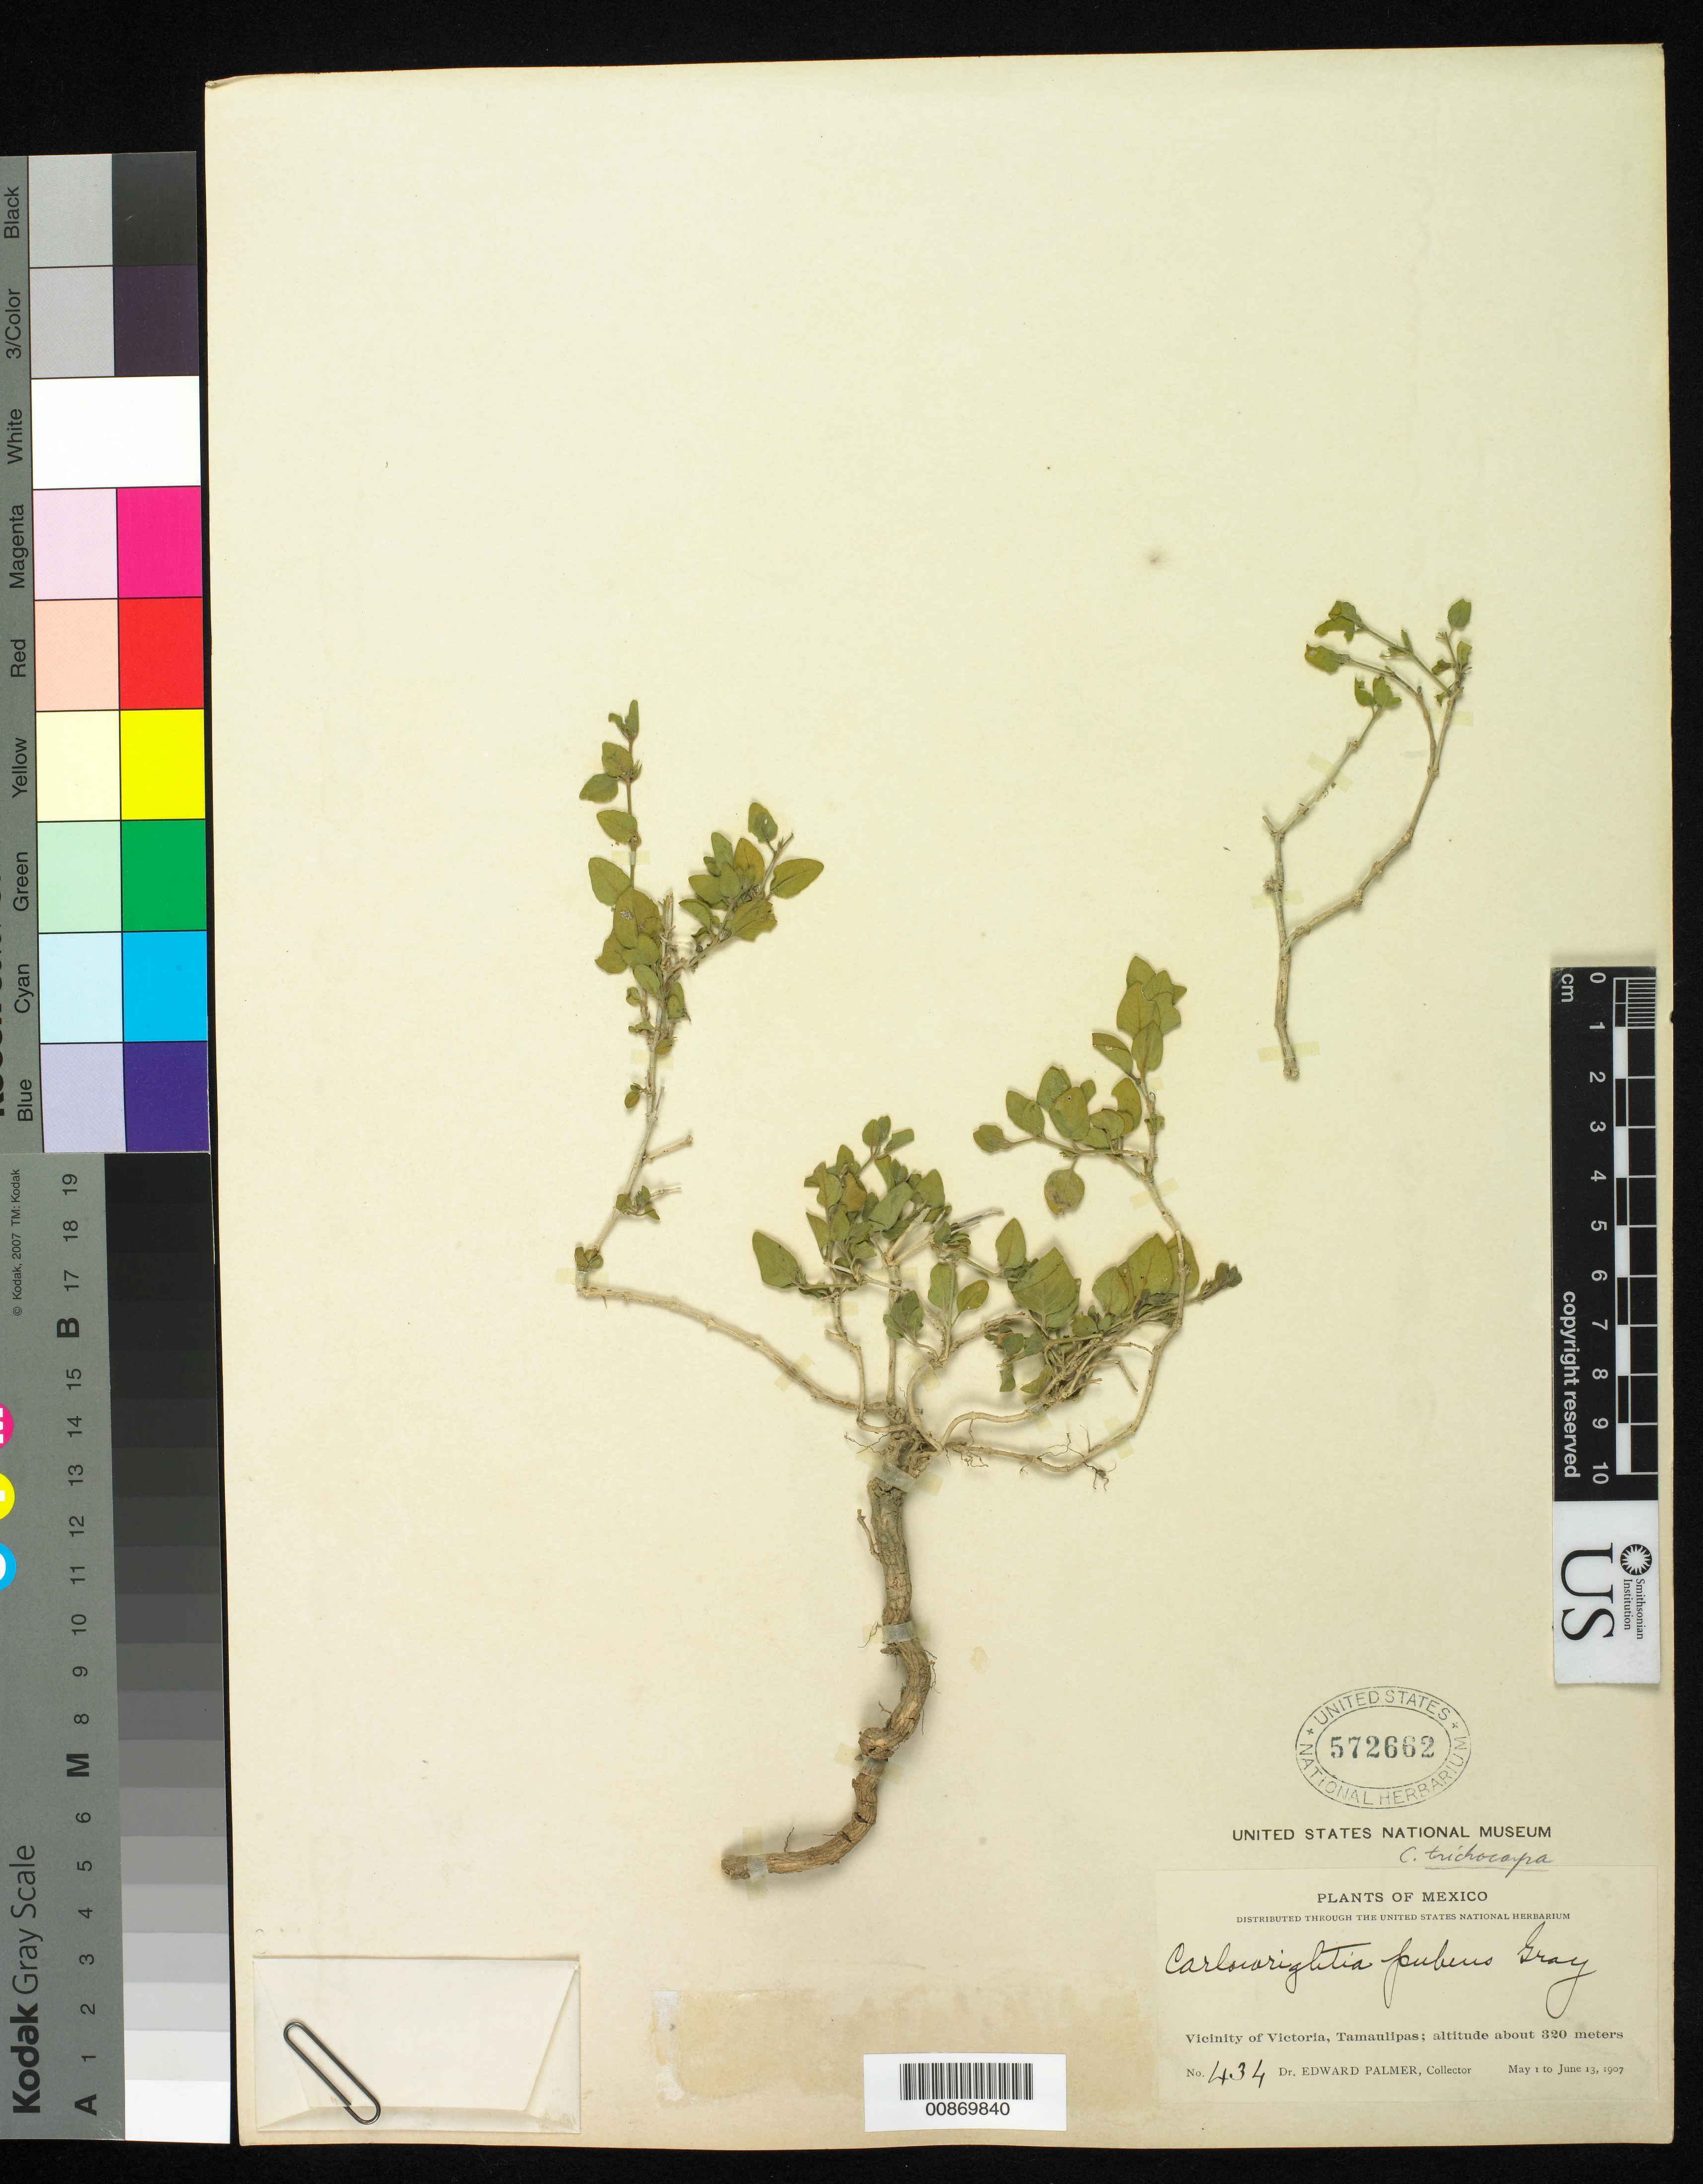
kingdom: Plantae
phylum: Tracheophyta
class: Magnoliopsida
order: Lamiales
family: Acanthaceae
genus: Carlowrightia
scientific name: Carlowrightia trichocarpa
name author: T.F. Daniel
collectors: E. Palmer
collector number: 434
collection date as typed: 01 May 1907 to 13 Jun 1907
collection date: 1907-05-01/1907-06-13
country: Mexico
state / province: Tamaulipas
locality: Vicinity of Victoria.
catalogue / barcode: US 572662